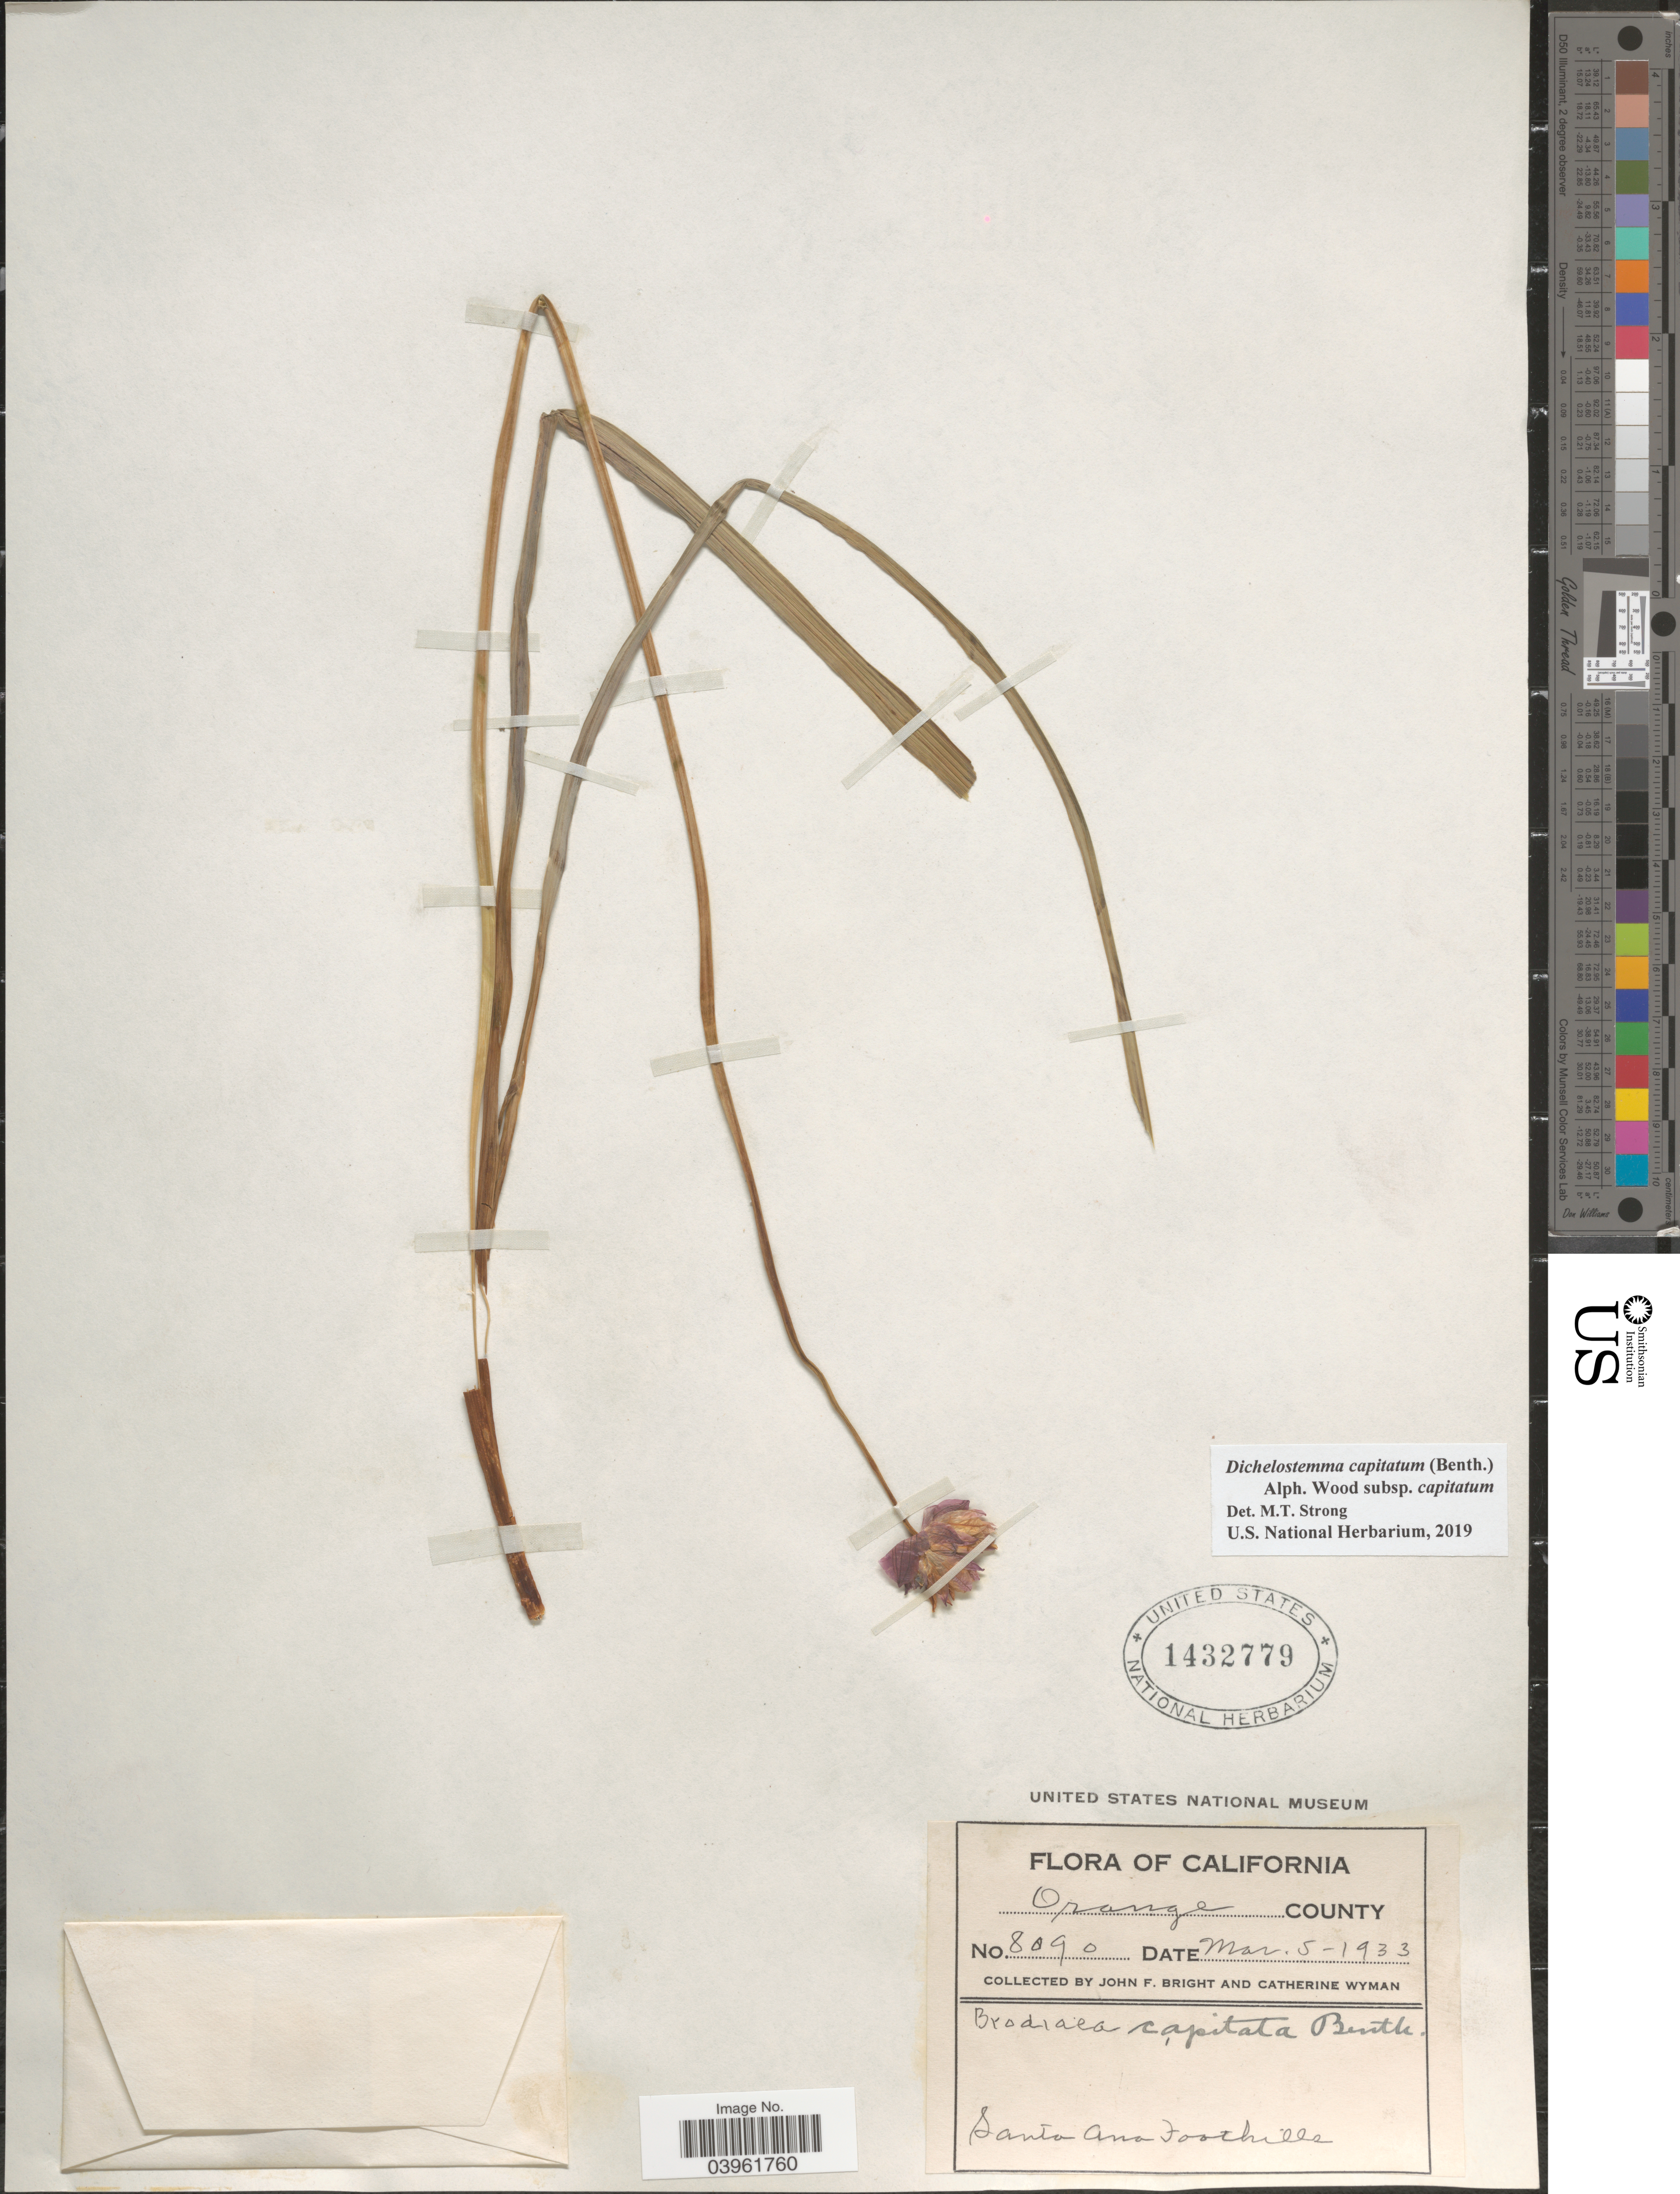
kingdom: Plantae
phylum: Tracheophyta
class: Liliopsida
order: Asparagales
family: Asparagaceae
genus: Dichelostemma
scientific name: Dichelostemma capitatum subsp. capitatum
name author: (Benth.) Alph. Wood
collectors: J. Bright & C. Wyman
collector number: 8090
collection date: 1933-03-05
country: United States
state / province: California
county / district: Orange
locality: Orange County. Santa Ana Foothills.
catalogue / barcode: US 1432779